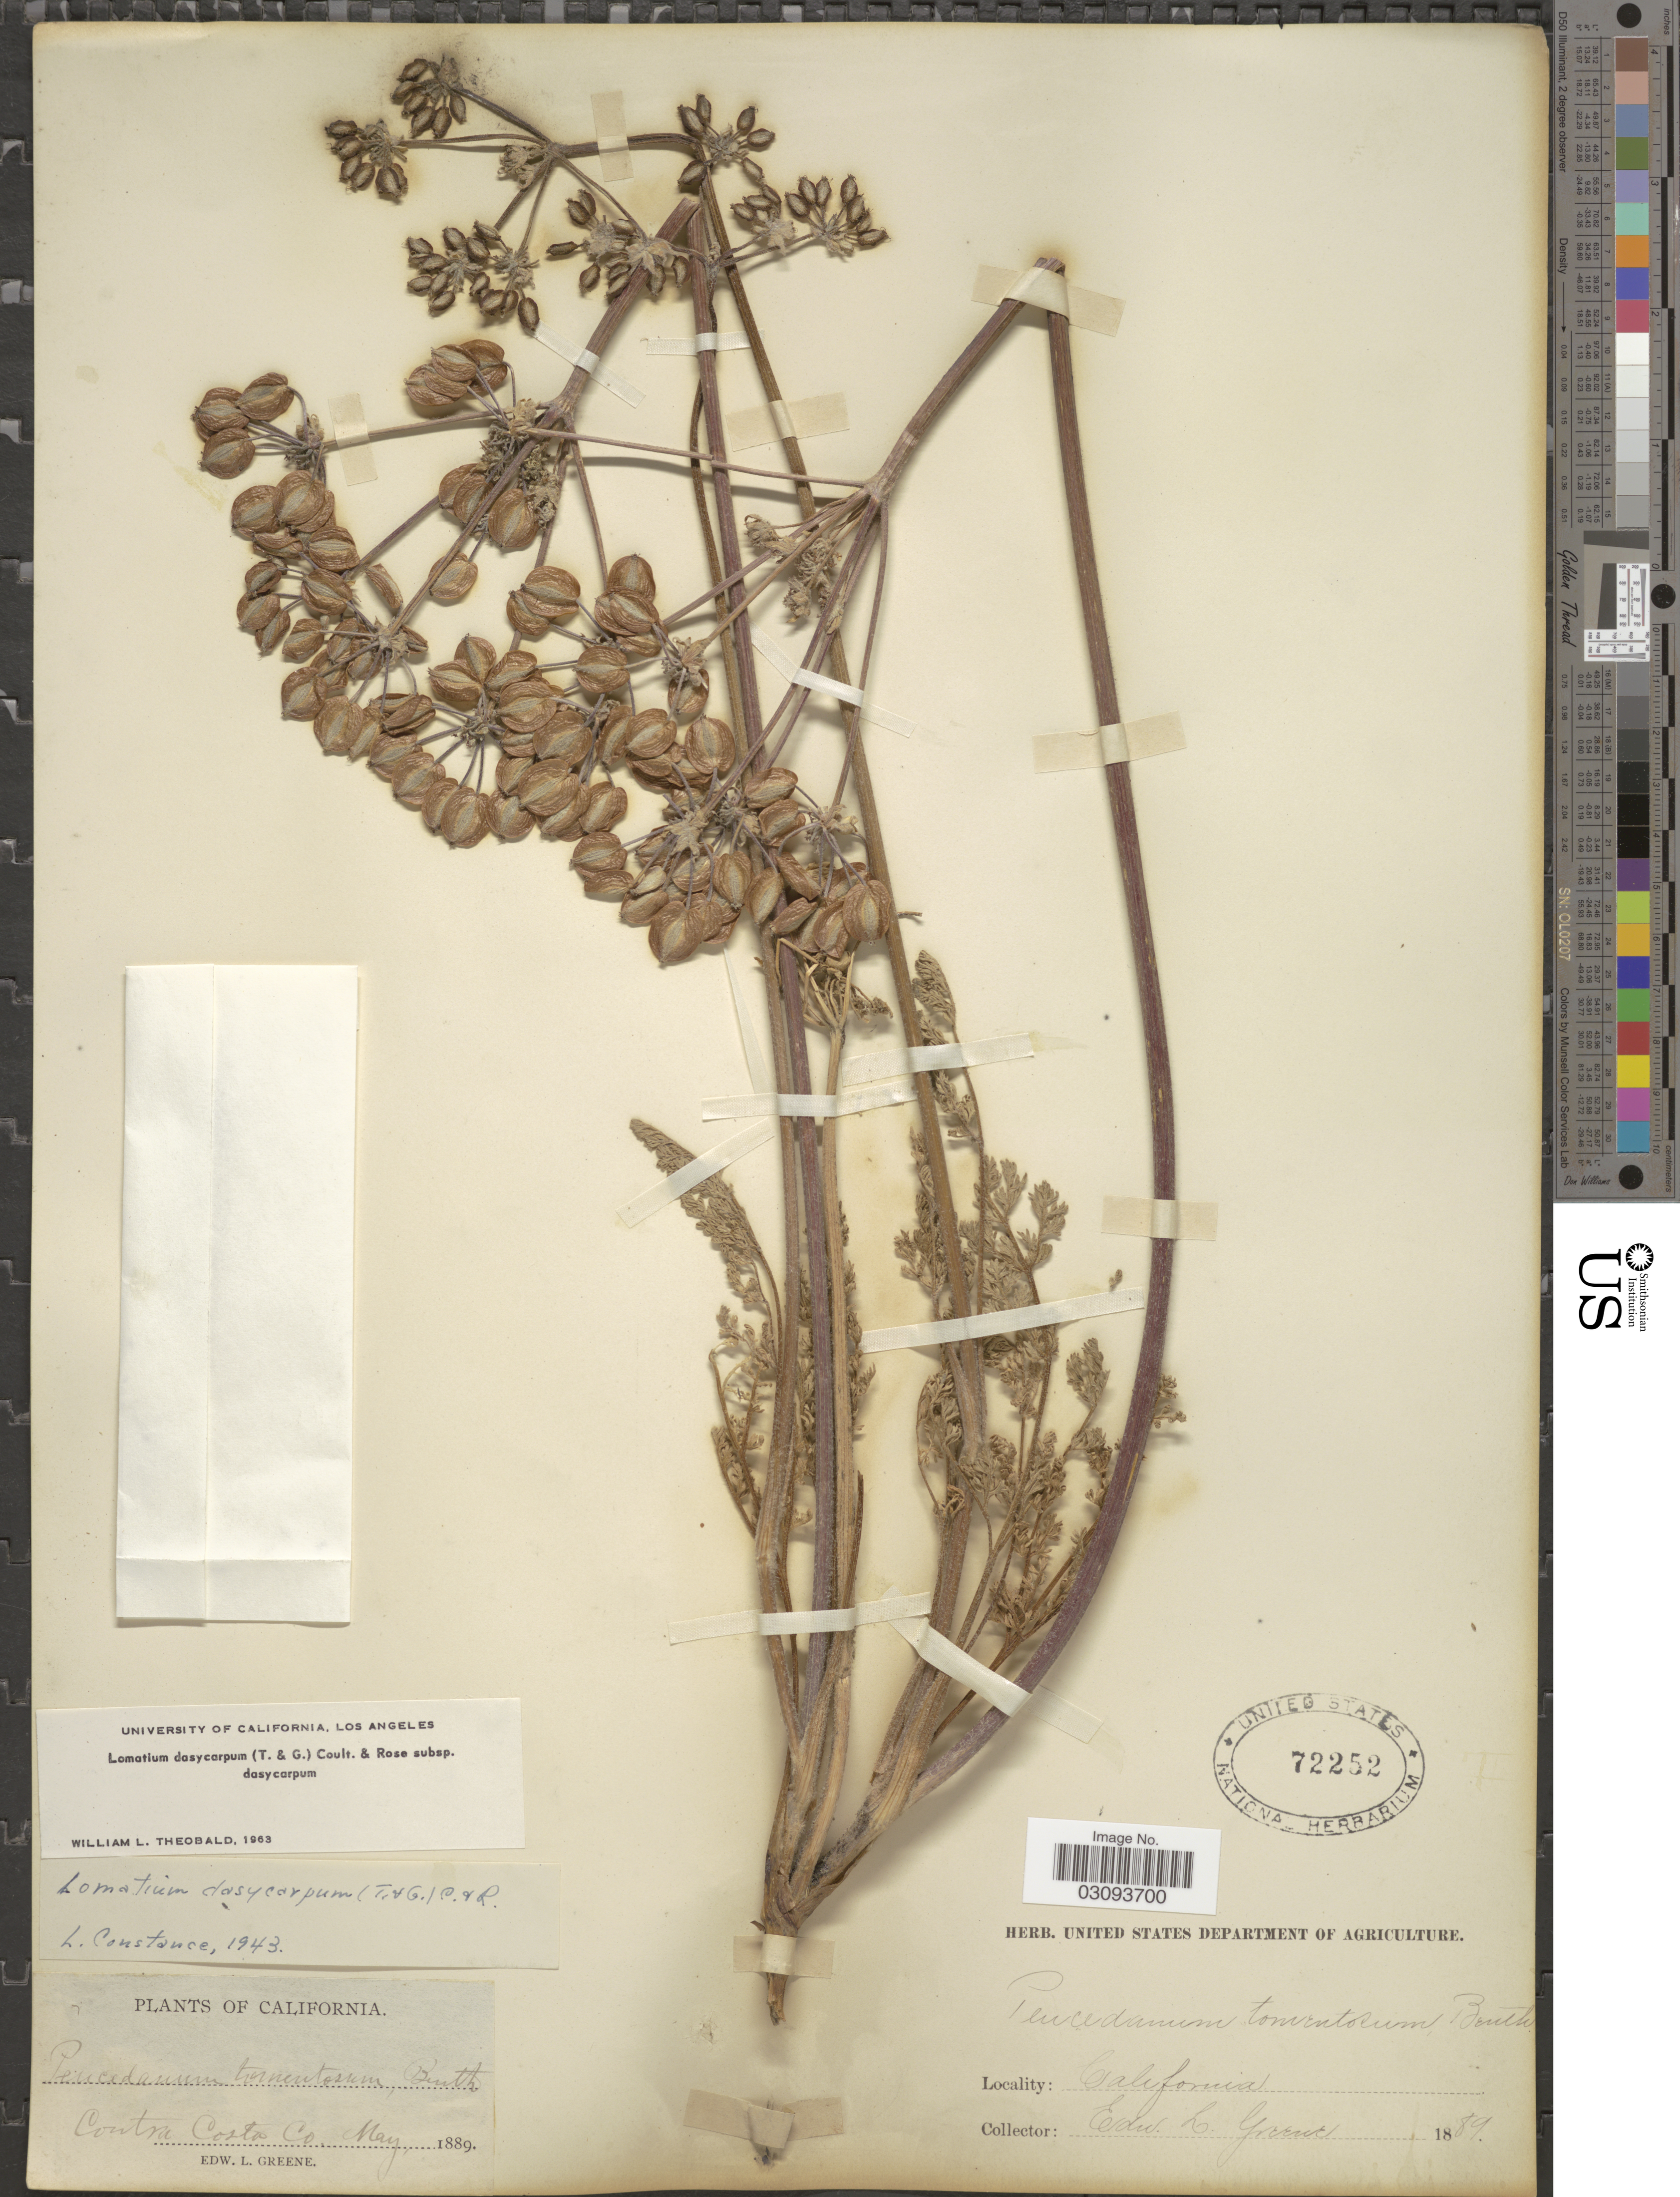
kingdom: Plantae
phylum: Tracheophyta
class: Magnoliopsida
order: Apiales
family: Apiaceae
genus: Lomatium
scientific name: Lomatium dasycarpum subsp. dasycarpum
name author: (Torr.) J.M. Coult. & Rose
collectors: E. L. Greene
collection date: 1889-05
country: United States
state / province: California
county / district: Contra Costa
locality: Contra Costa Co.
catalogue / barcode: US 72252